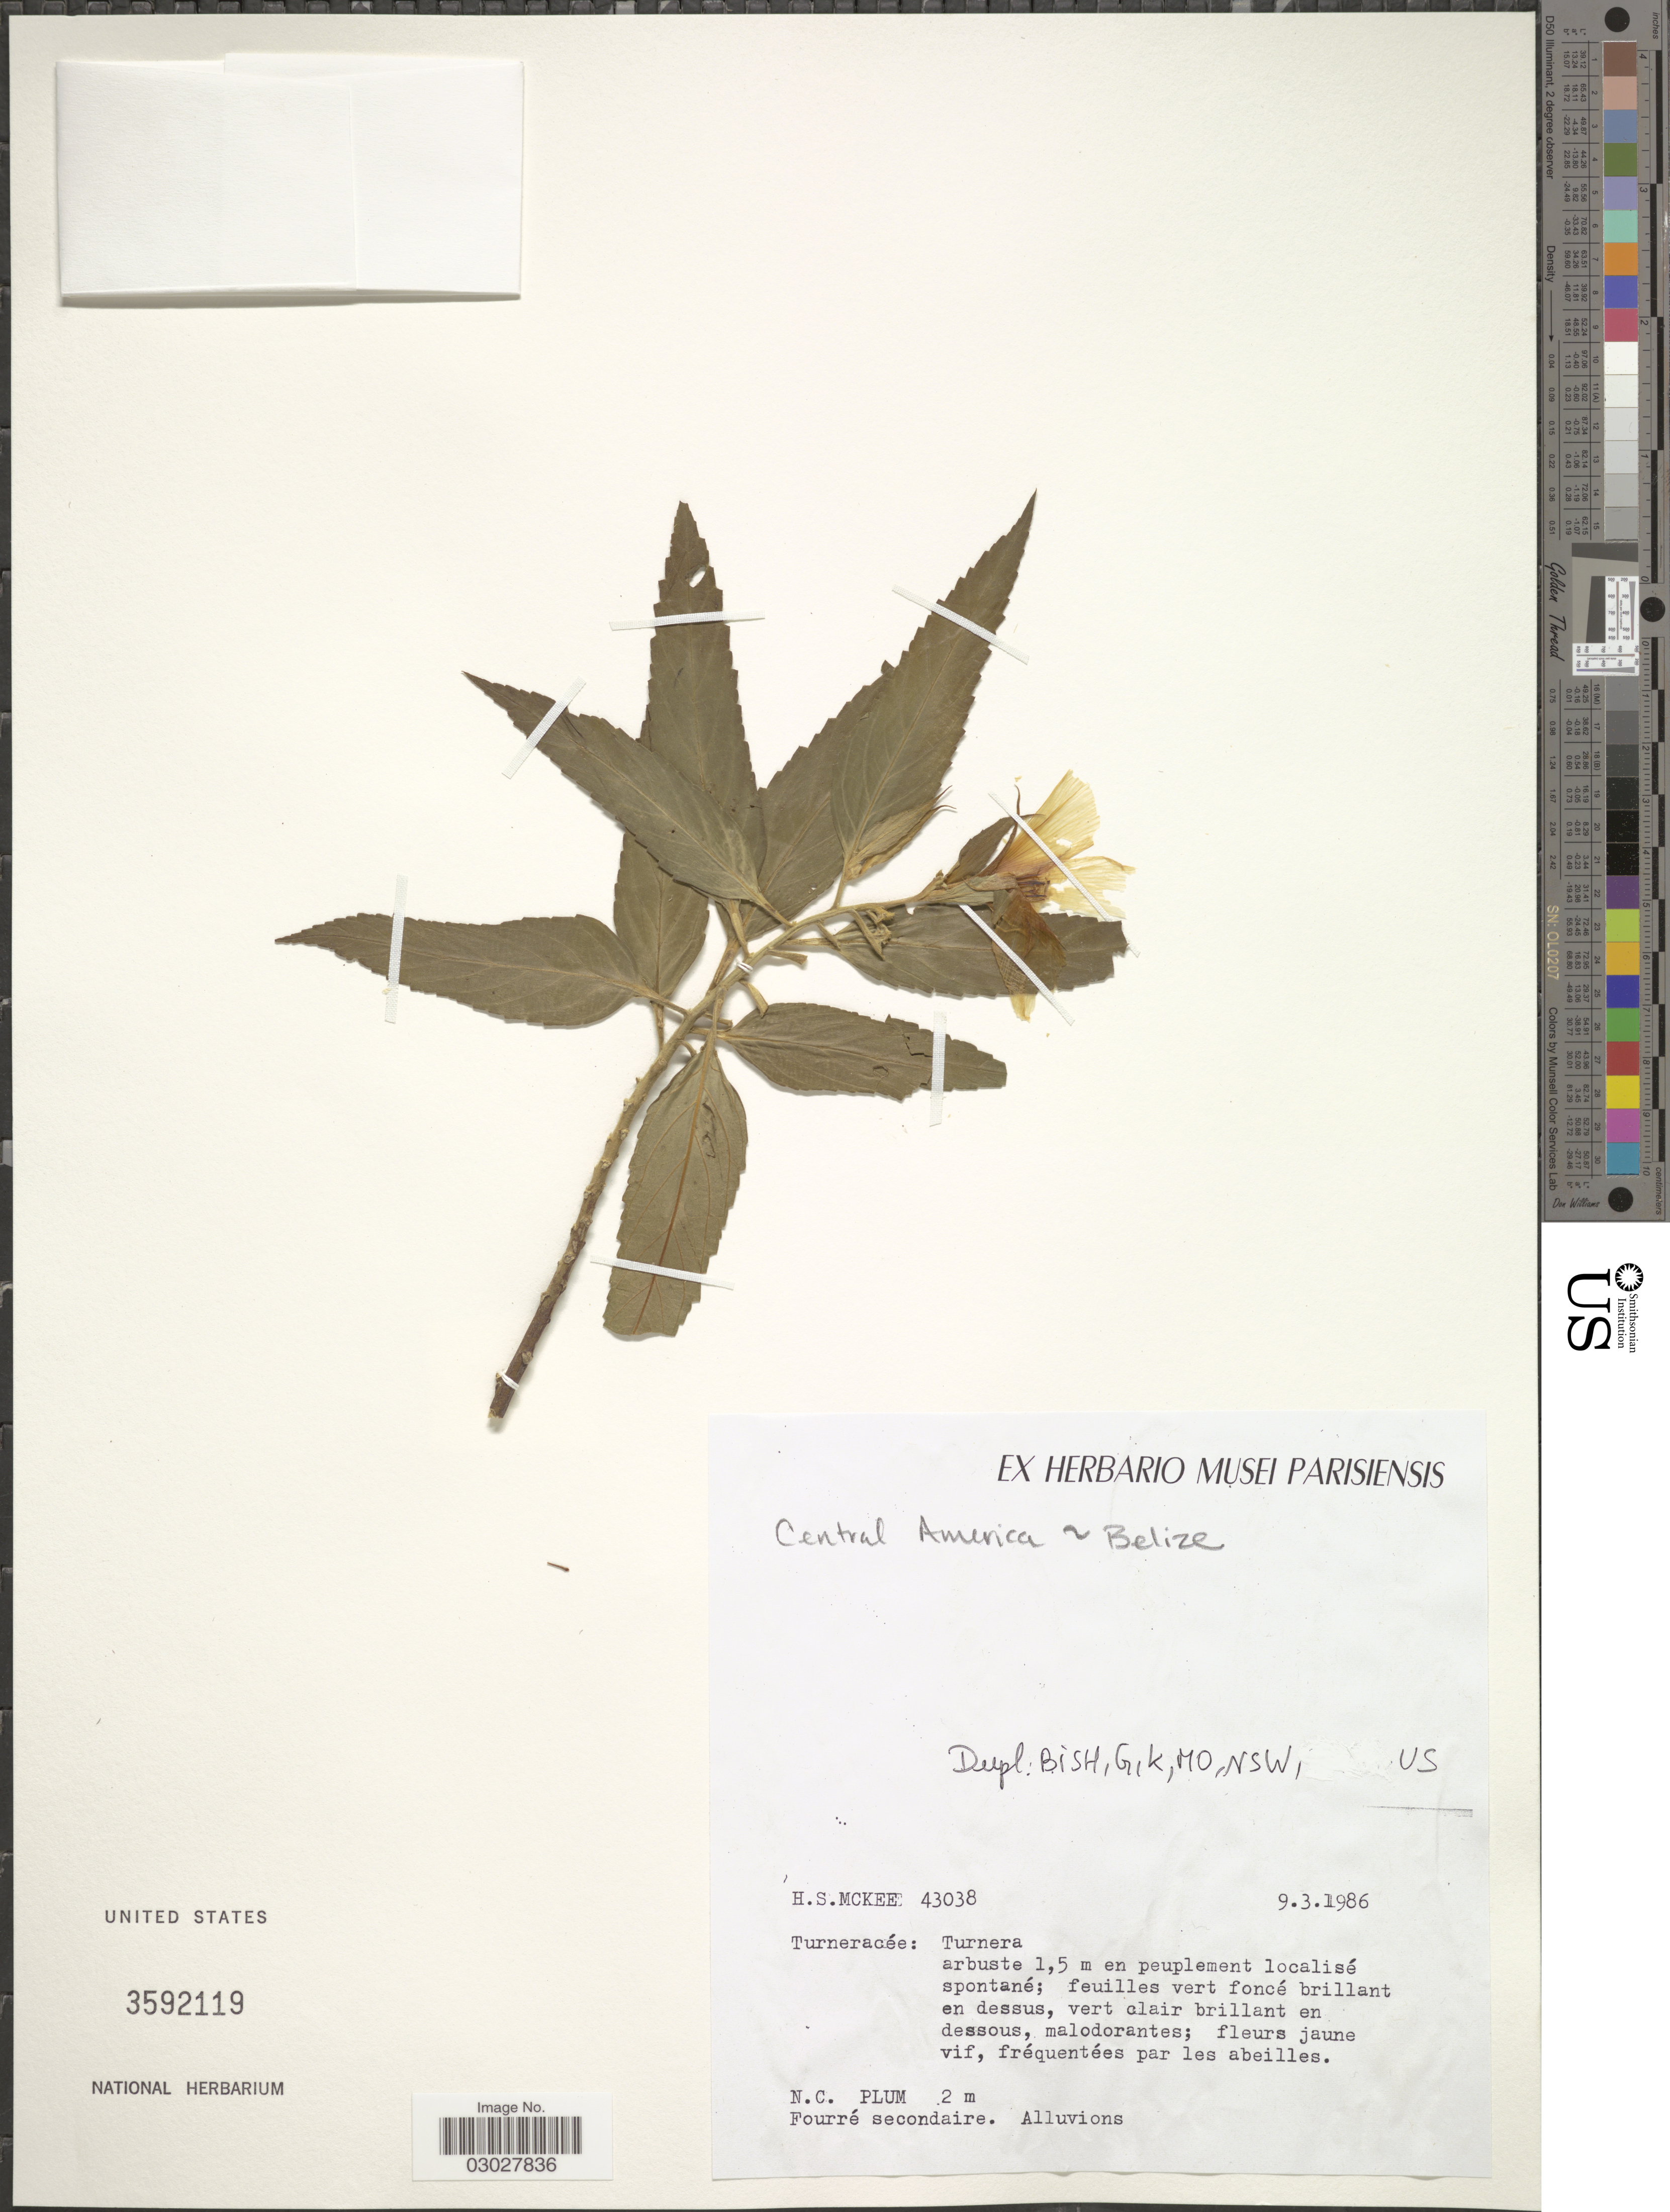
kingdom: Plantae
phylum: Tracheophyta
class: Magnoliopsida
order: Malpighiales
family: Turneraceae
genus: Turnera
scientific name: Turnera sp.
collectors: H. S. McKee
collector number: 43038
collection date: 1986-03-09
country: Belize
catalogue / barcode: US 3592119